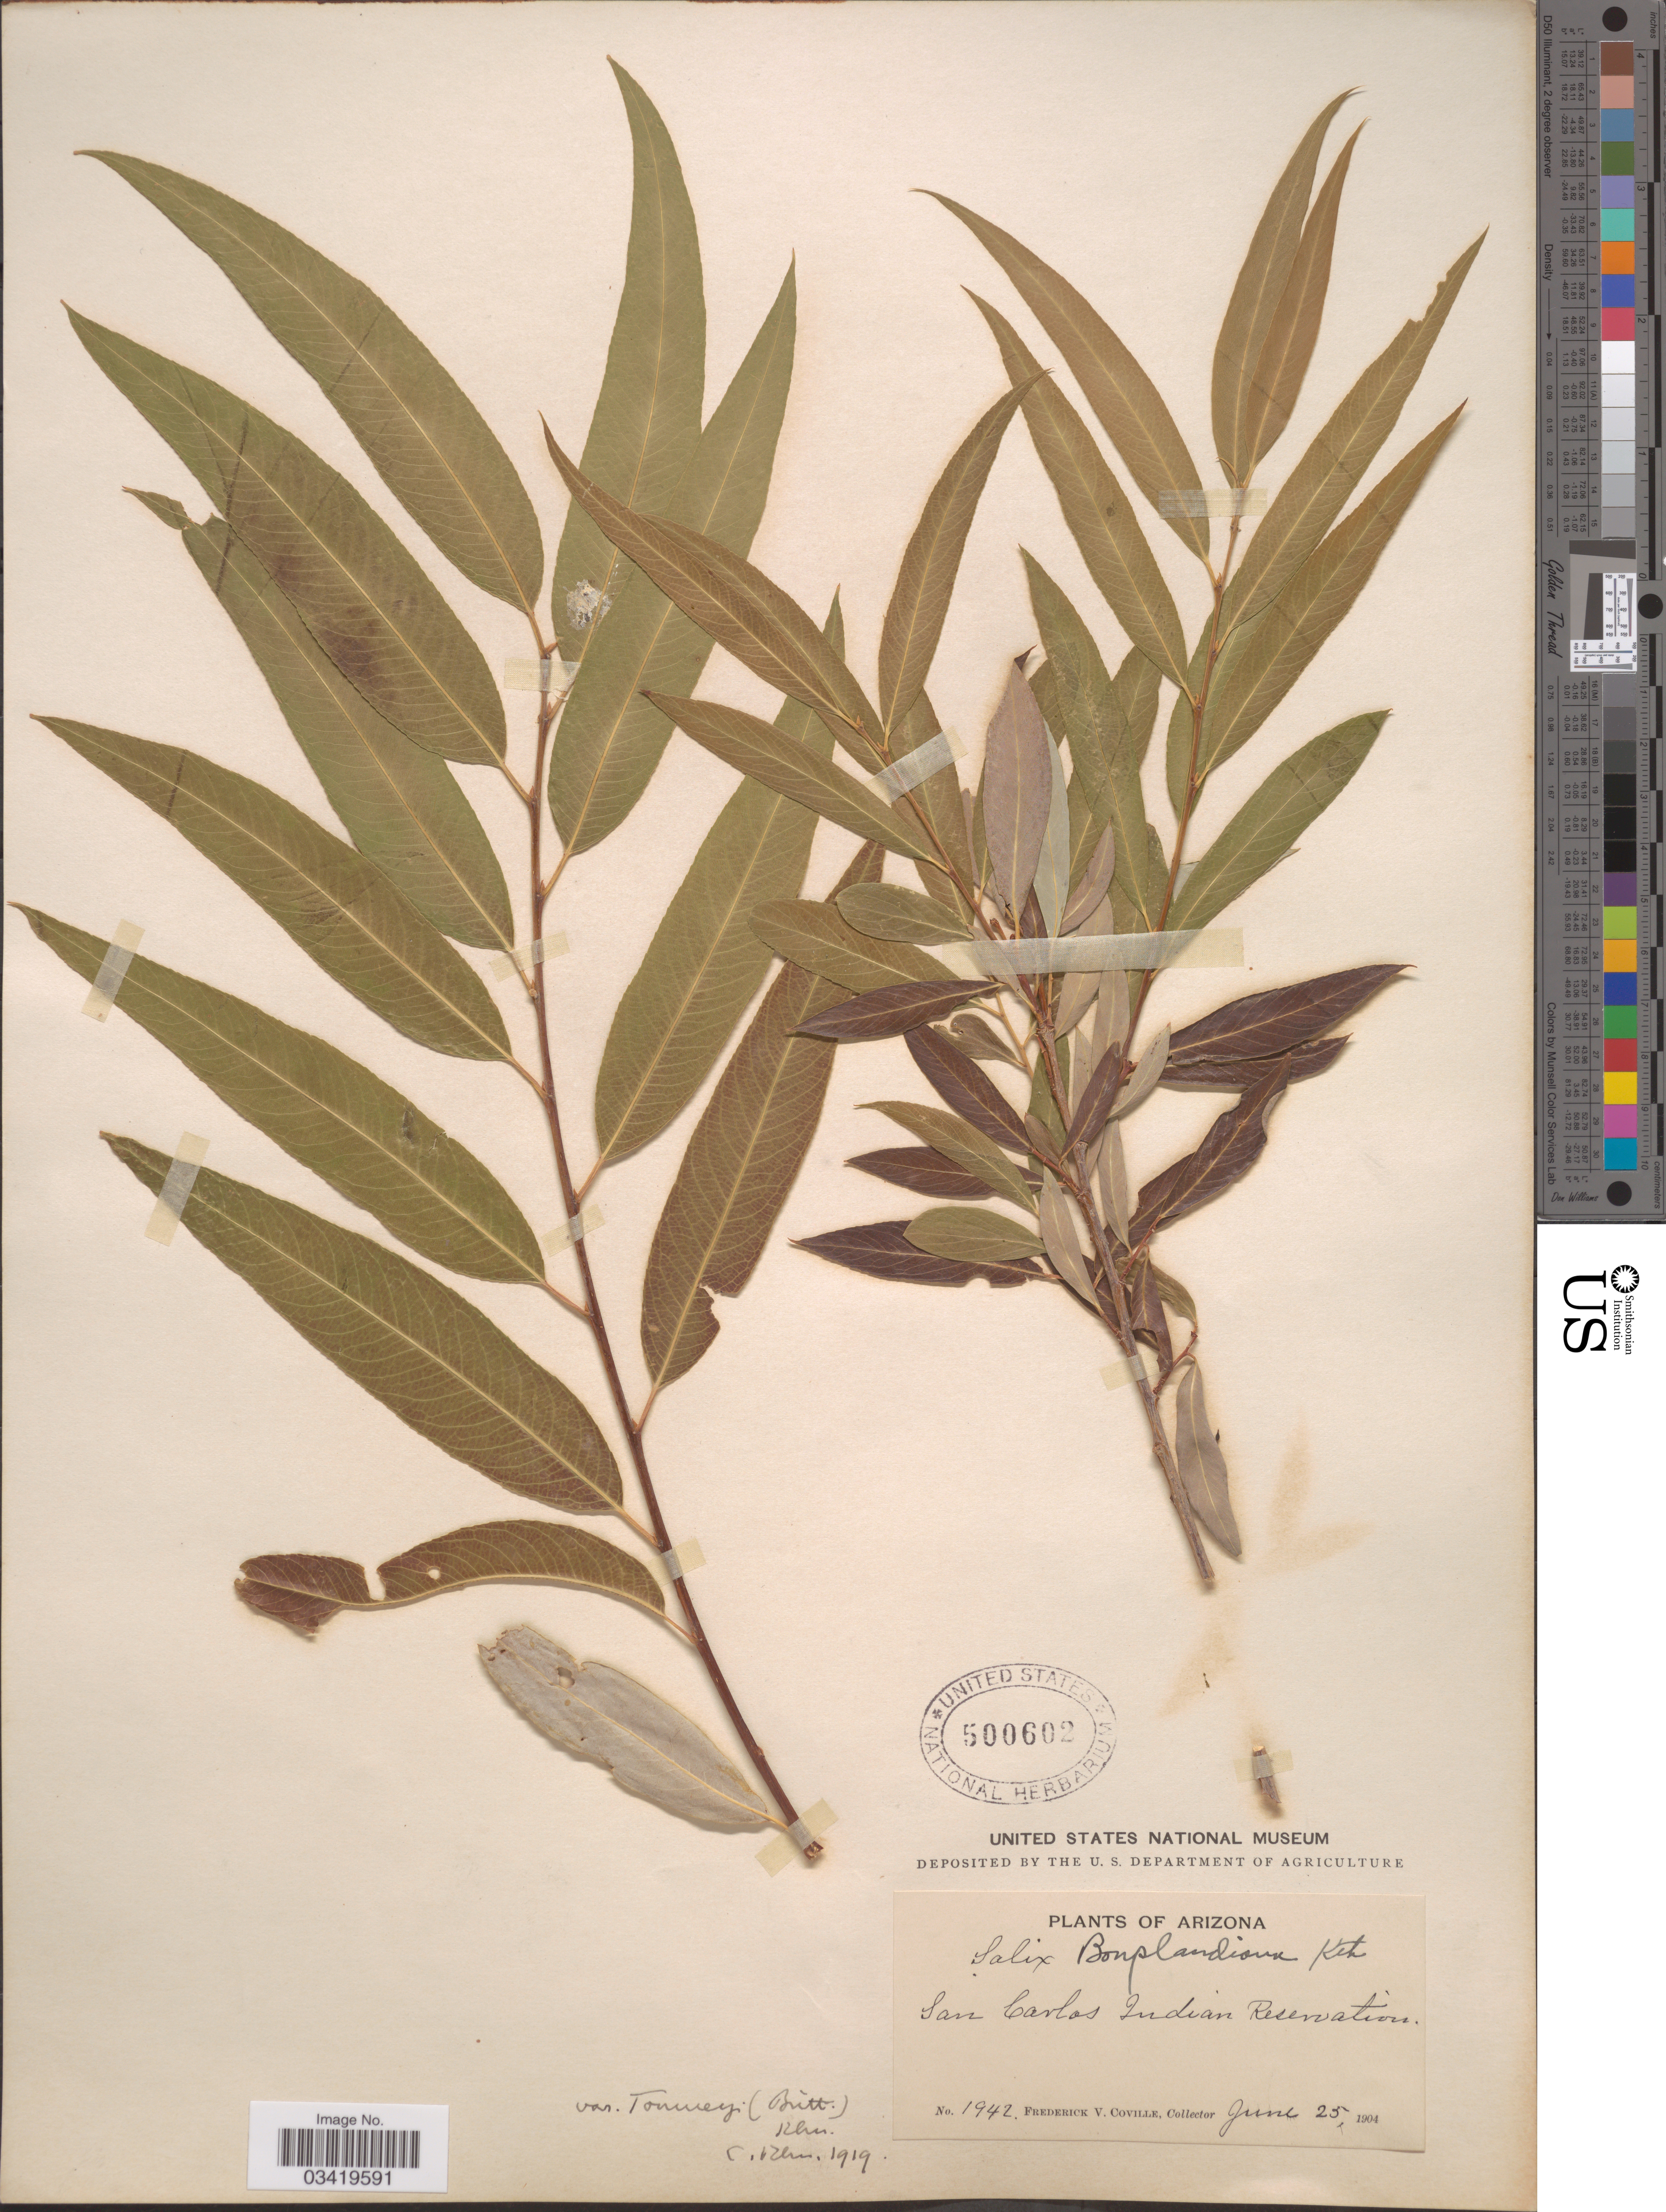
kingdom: Plantae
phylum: Tracheophyta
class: Magnoliopsida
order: Malpighiales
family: Salicaceae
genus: Salix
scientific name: Salix bonplandiana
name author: Kunth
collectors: F. V. Coville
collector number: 1942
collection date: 1904-06-25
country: United States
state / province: Arizona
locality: San Carlos Indian Reservation.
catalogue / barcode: US 500602